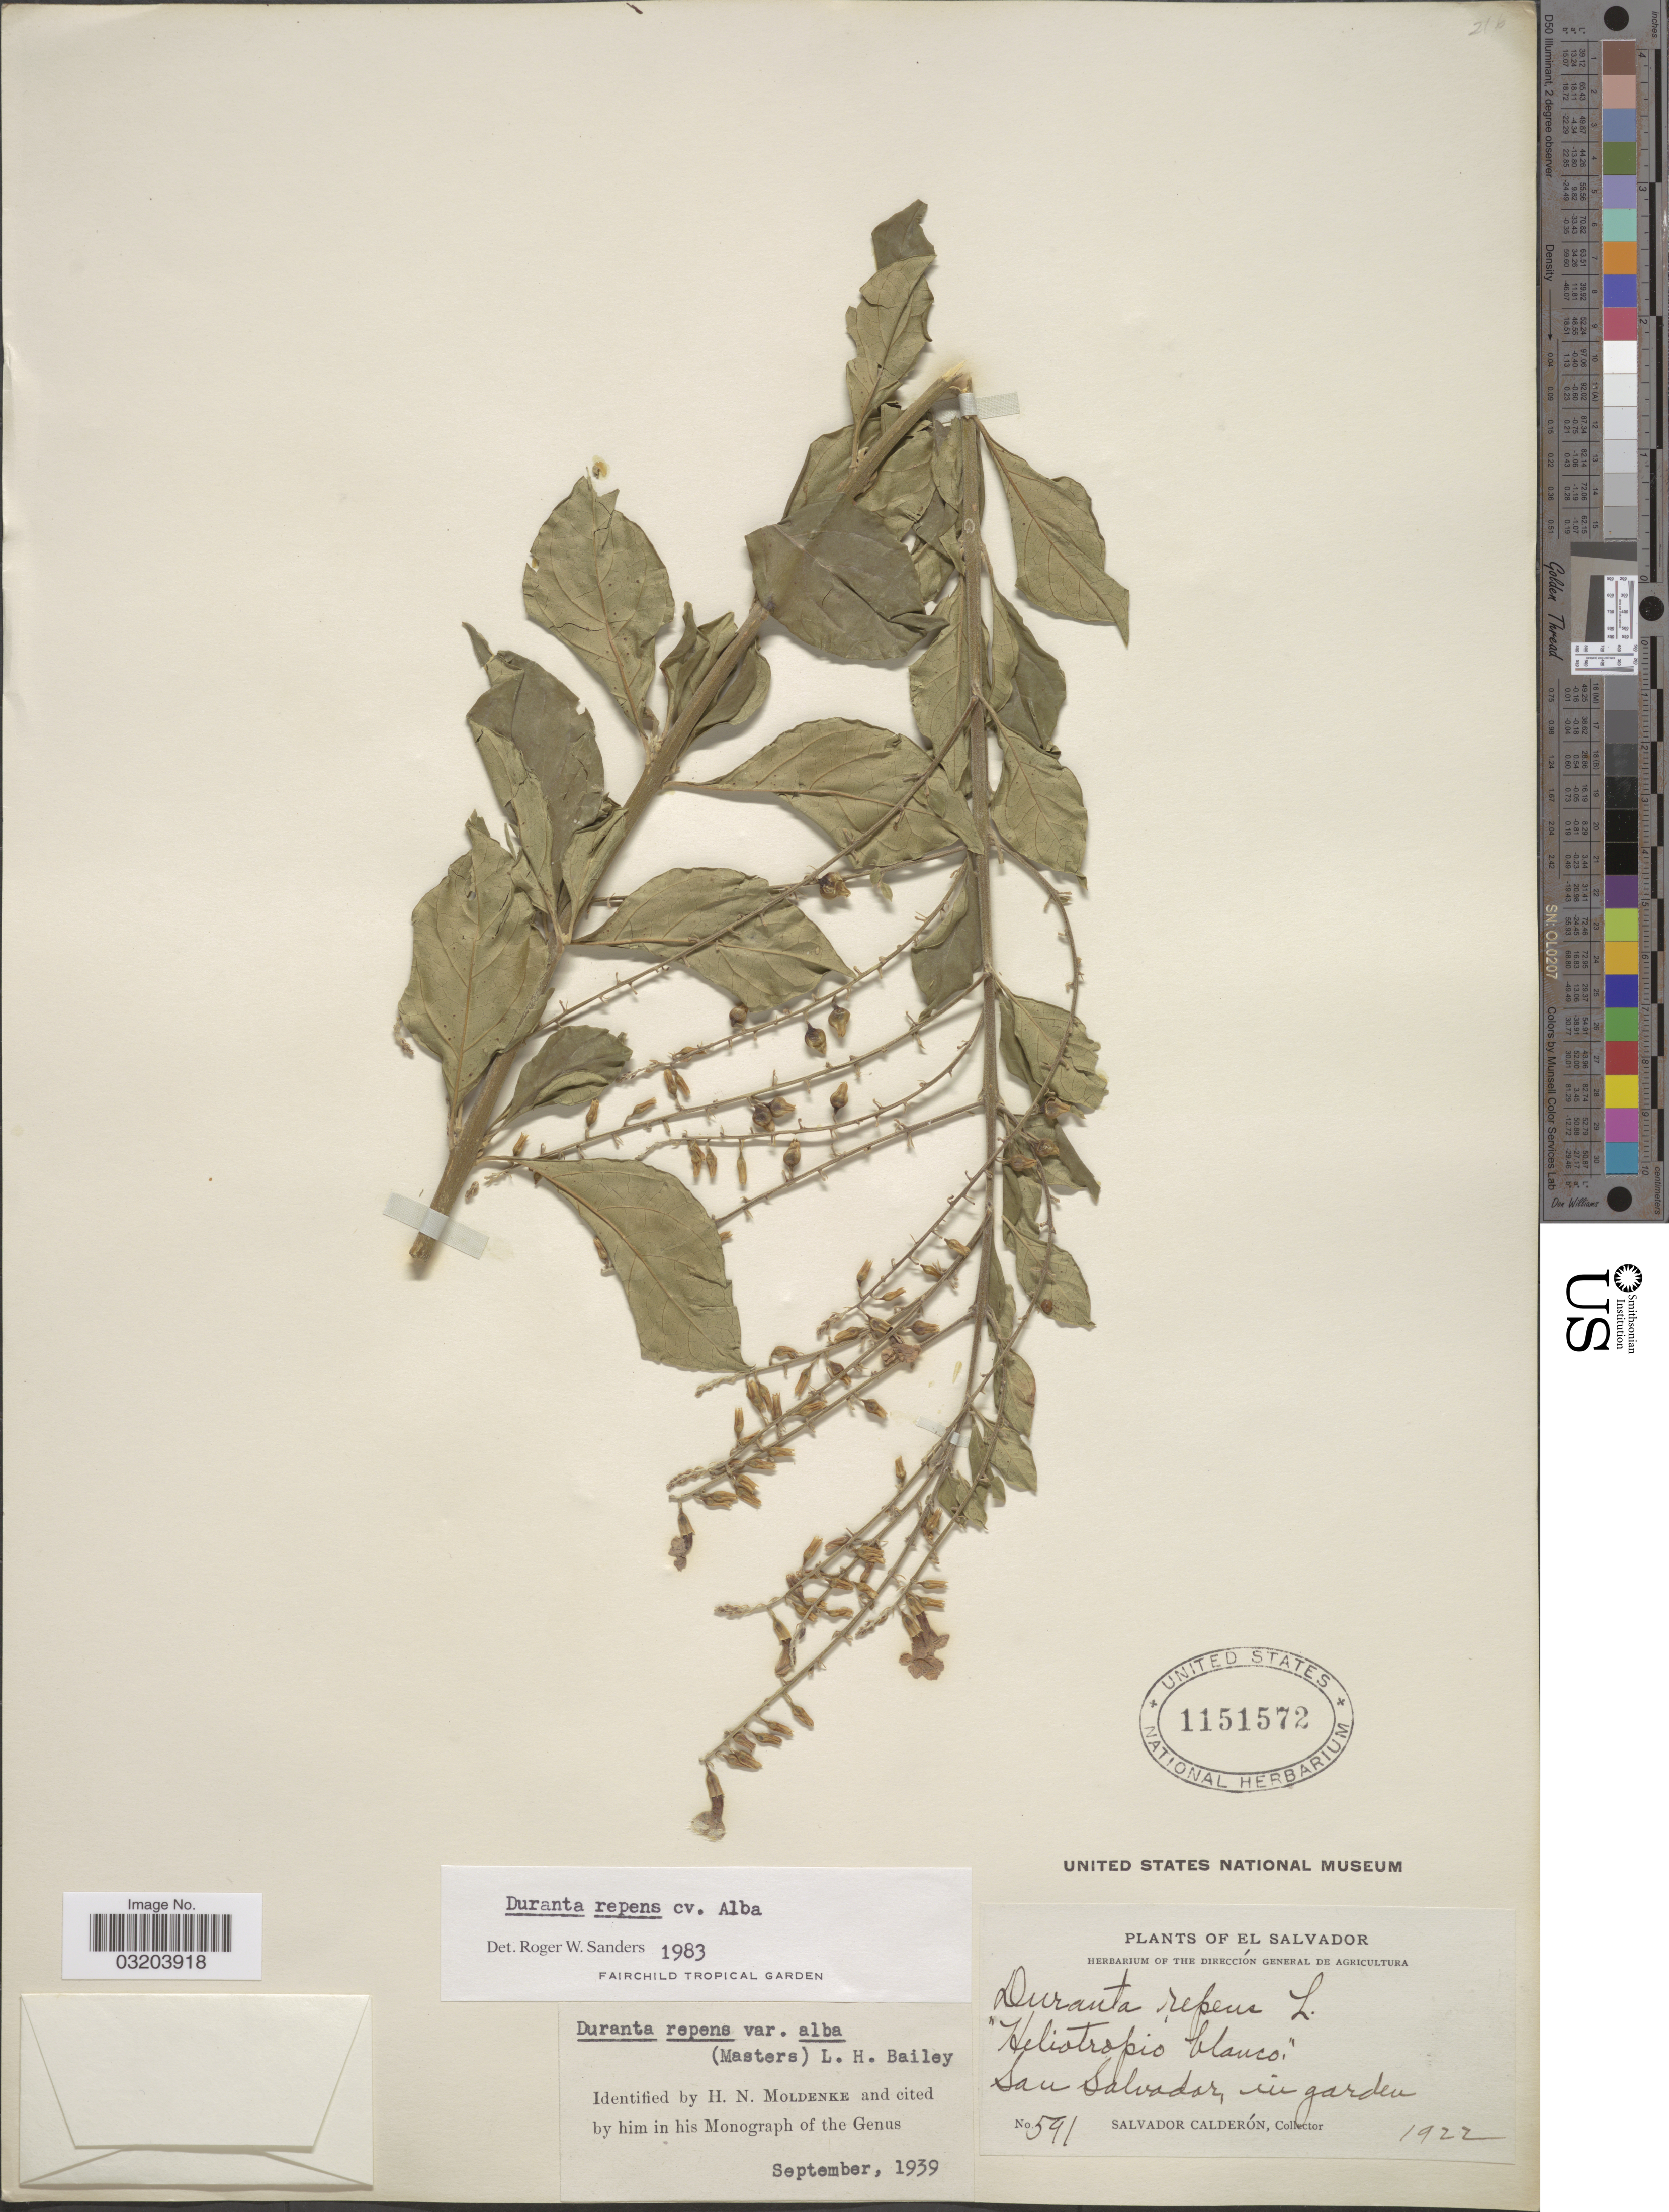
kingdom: Plantae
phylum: Tracheophyta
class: Magnoliopsida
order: Lamiales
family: Verbenaceae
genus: Duranta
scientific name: Duranta erecta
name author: L.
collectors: S. Calderón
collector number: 591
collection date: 1922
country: El Salvador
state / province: San Salvador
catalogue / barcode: US 1151572